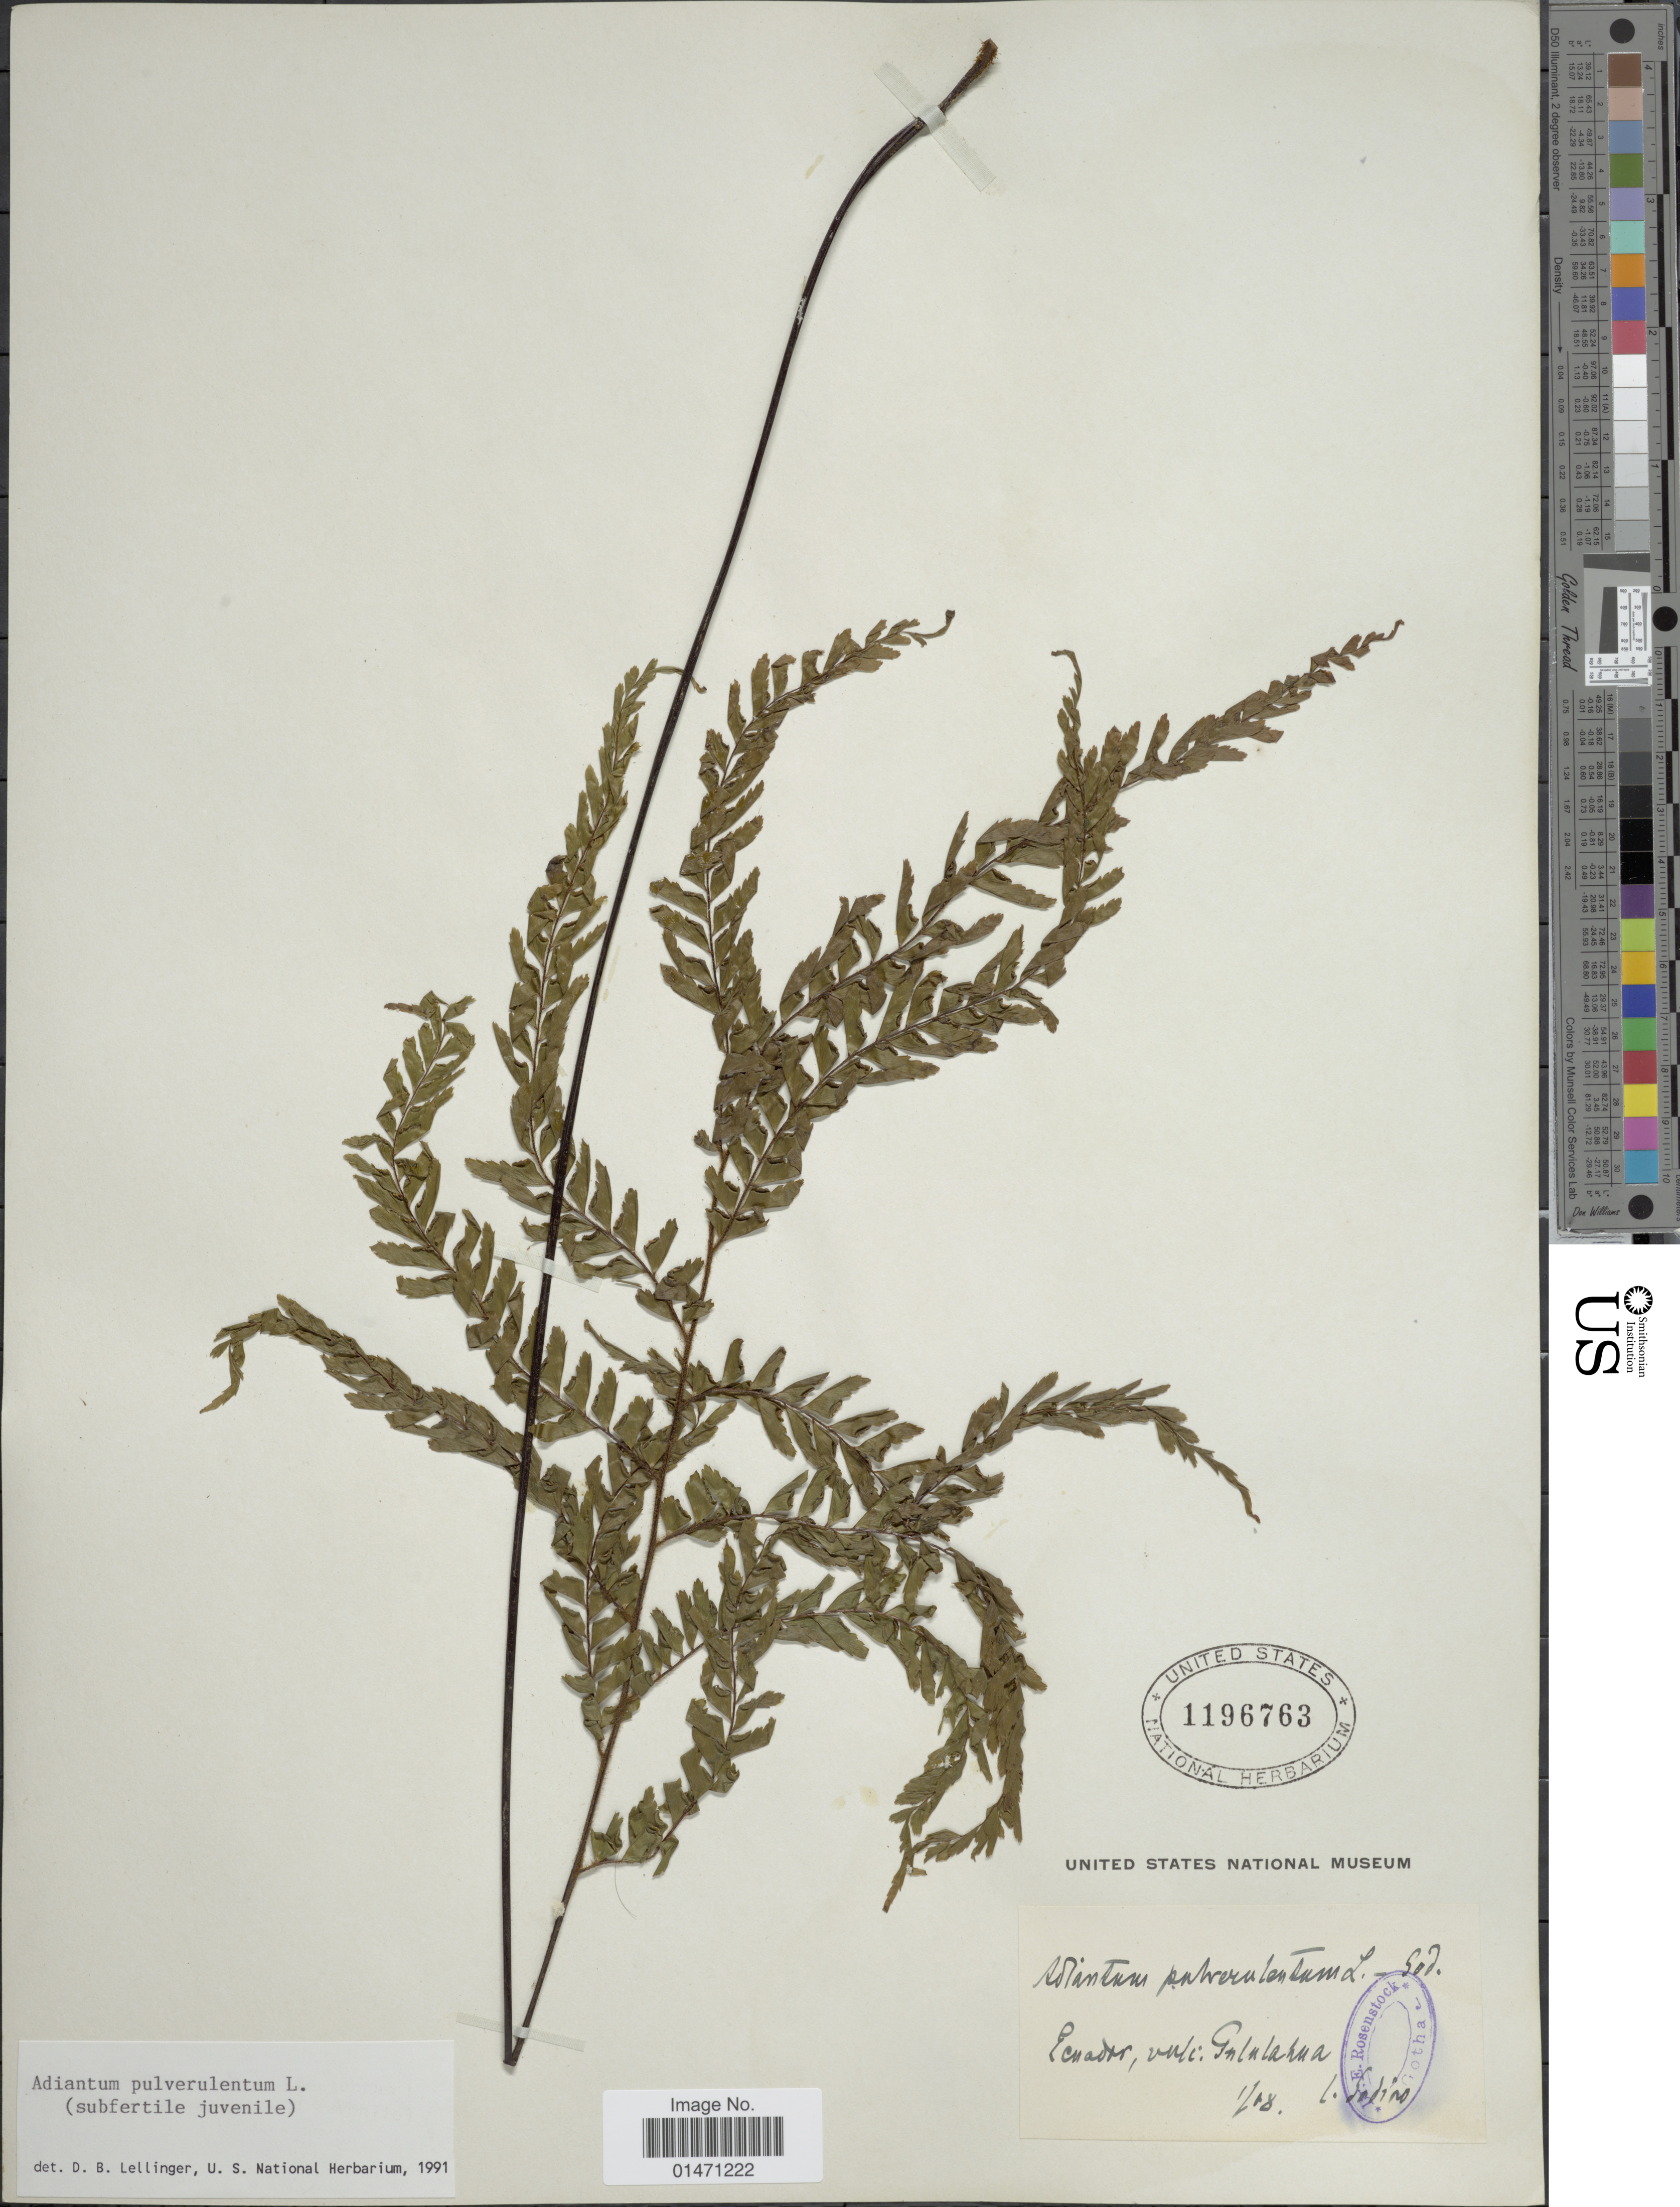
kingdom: Plantae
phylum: Tracheophyta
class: Polypodiopsida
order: Polypodiales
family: Pteridaceae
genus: Adiantum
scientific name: Adiantum pulverulentum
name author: L.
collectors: L. Sodiro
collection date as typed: Transcribed d/m/y: /1/8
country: Ecuador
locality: Ecuador, vulc. Pululahua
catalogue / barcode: US 1196763